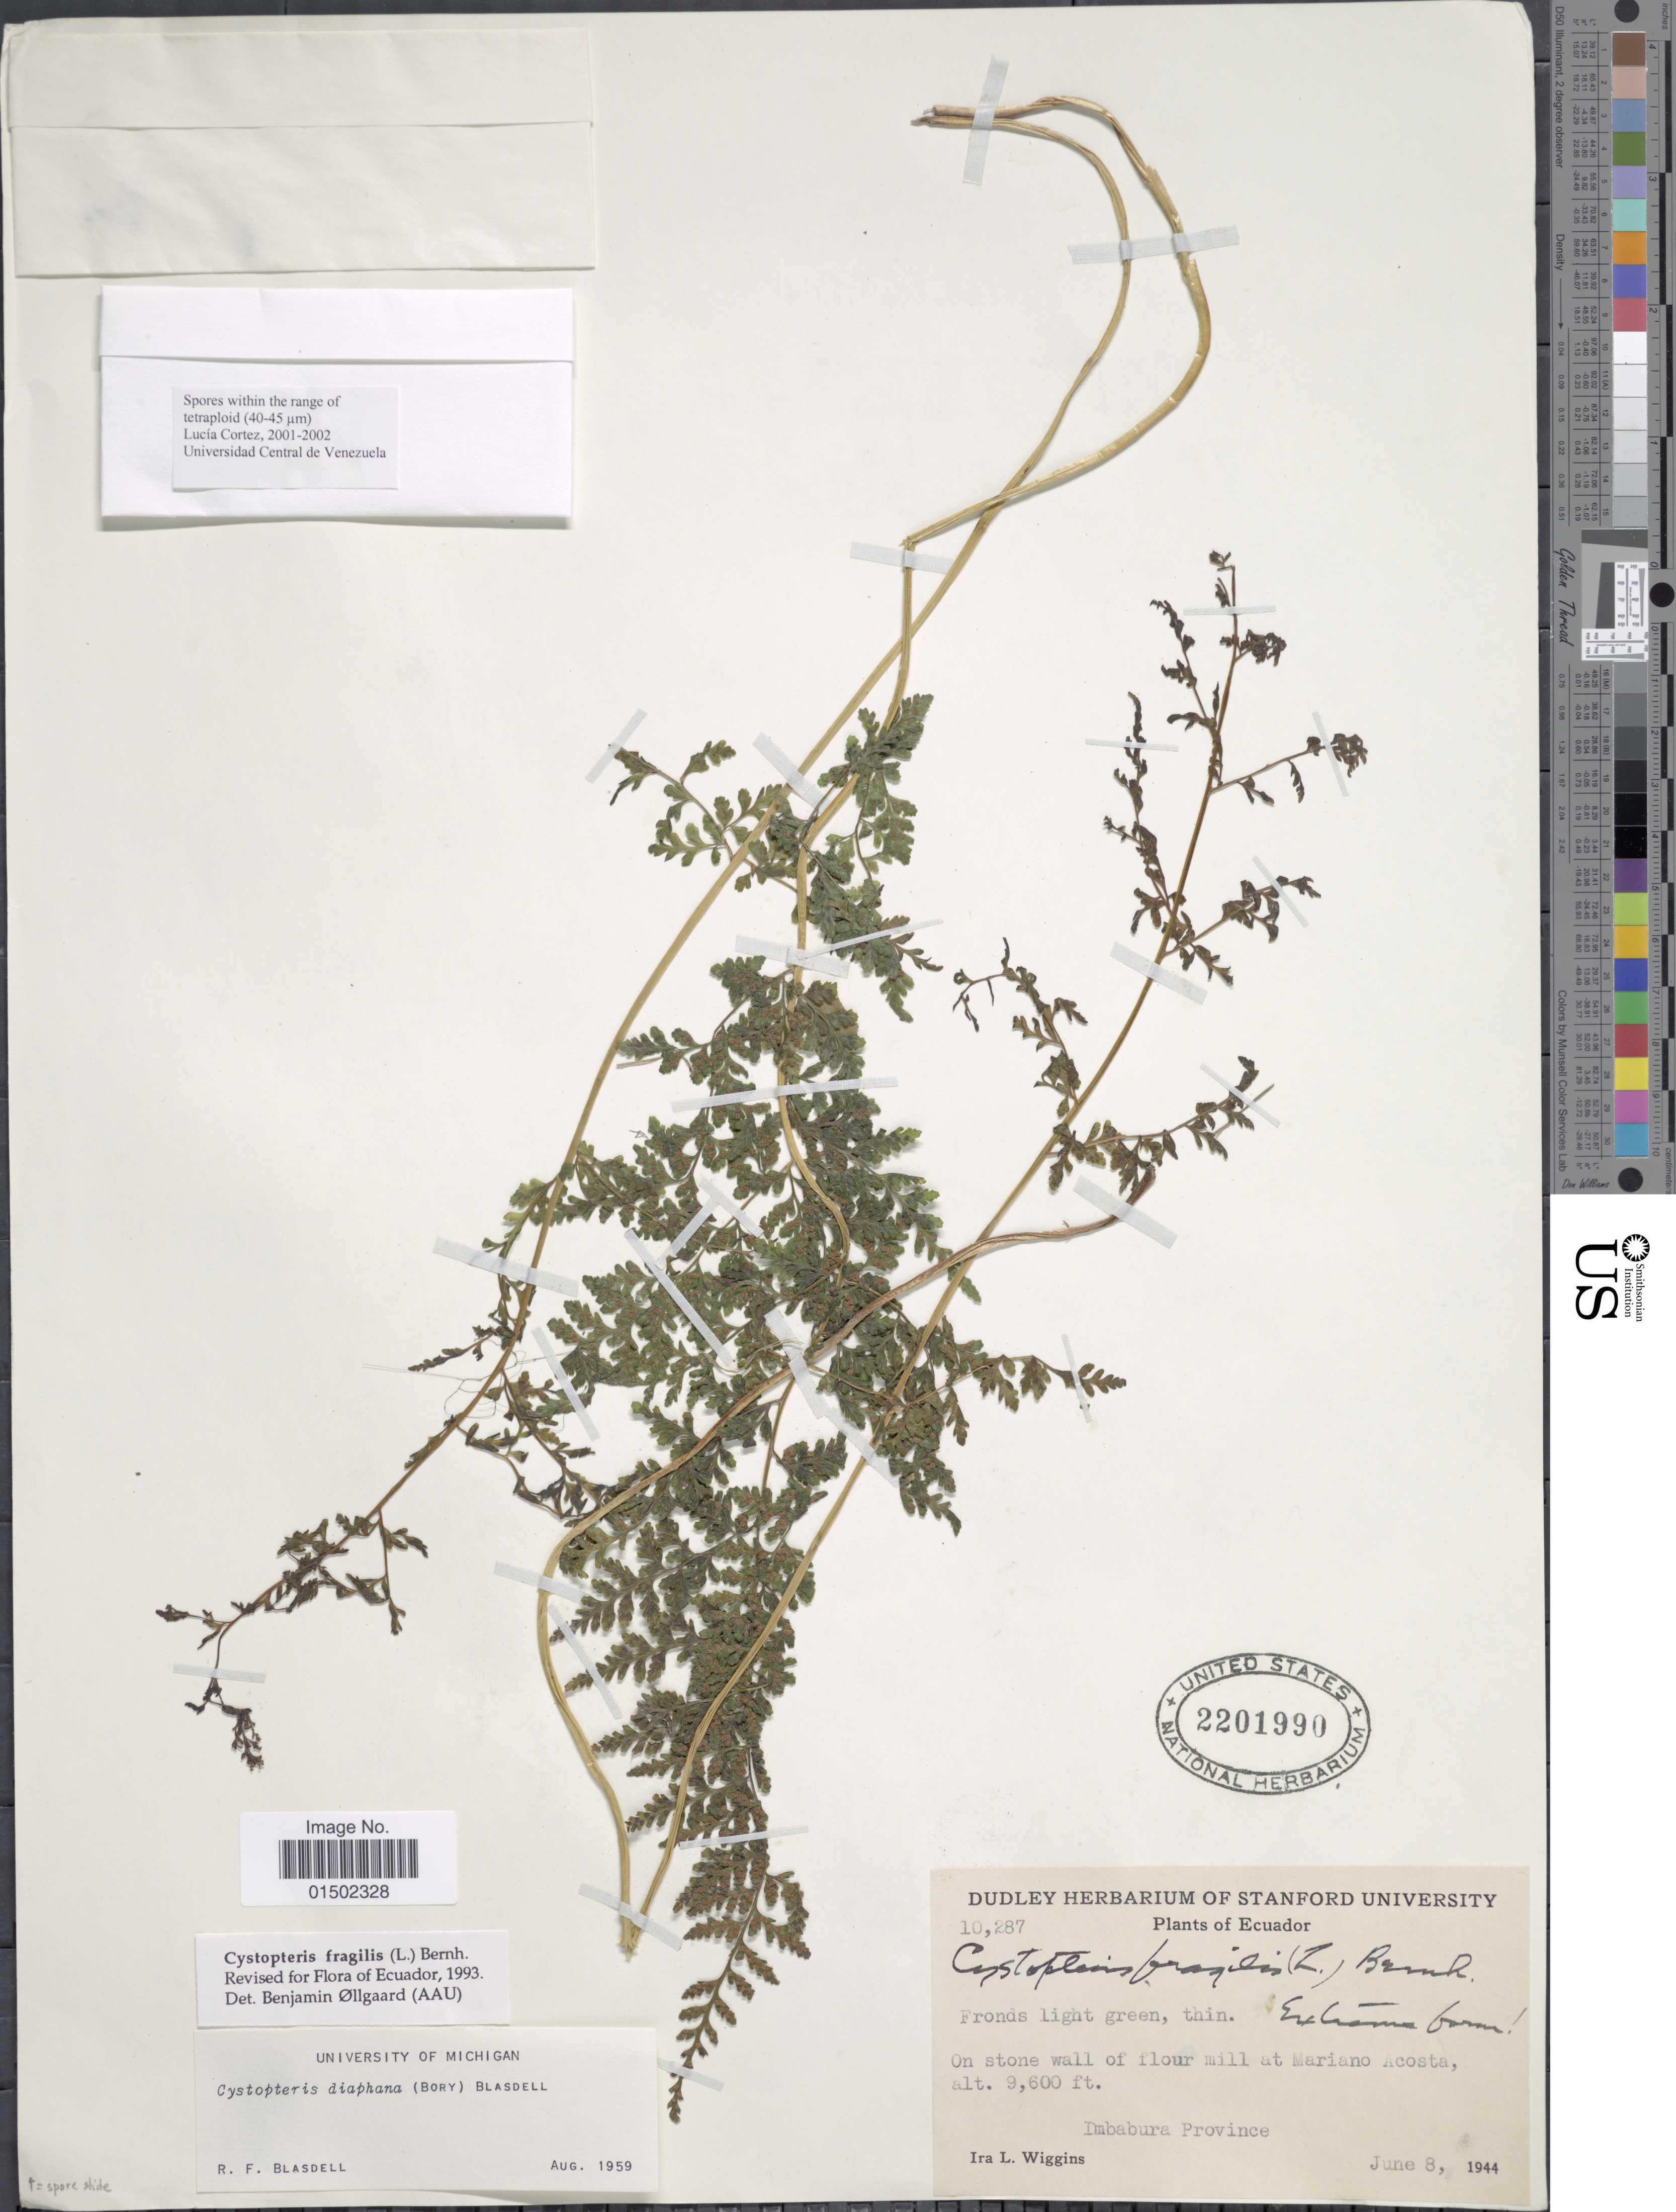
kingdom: Plantae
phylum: Tracheophyta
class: Polypodiopsida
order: Polypodiales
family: Cystopteridaceae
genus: Cystopteris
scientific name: Cystopteris fragilis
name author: (L.) Bernh.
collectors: I. L. Wiggins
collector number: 10287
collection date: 1944-06-08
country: Ecuador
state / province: Imbabura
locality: On stone wall of flour mill at Mariano Acosta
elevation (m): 2926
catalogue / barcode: US 2201990